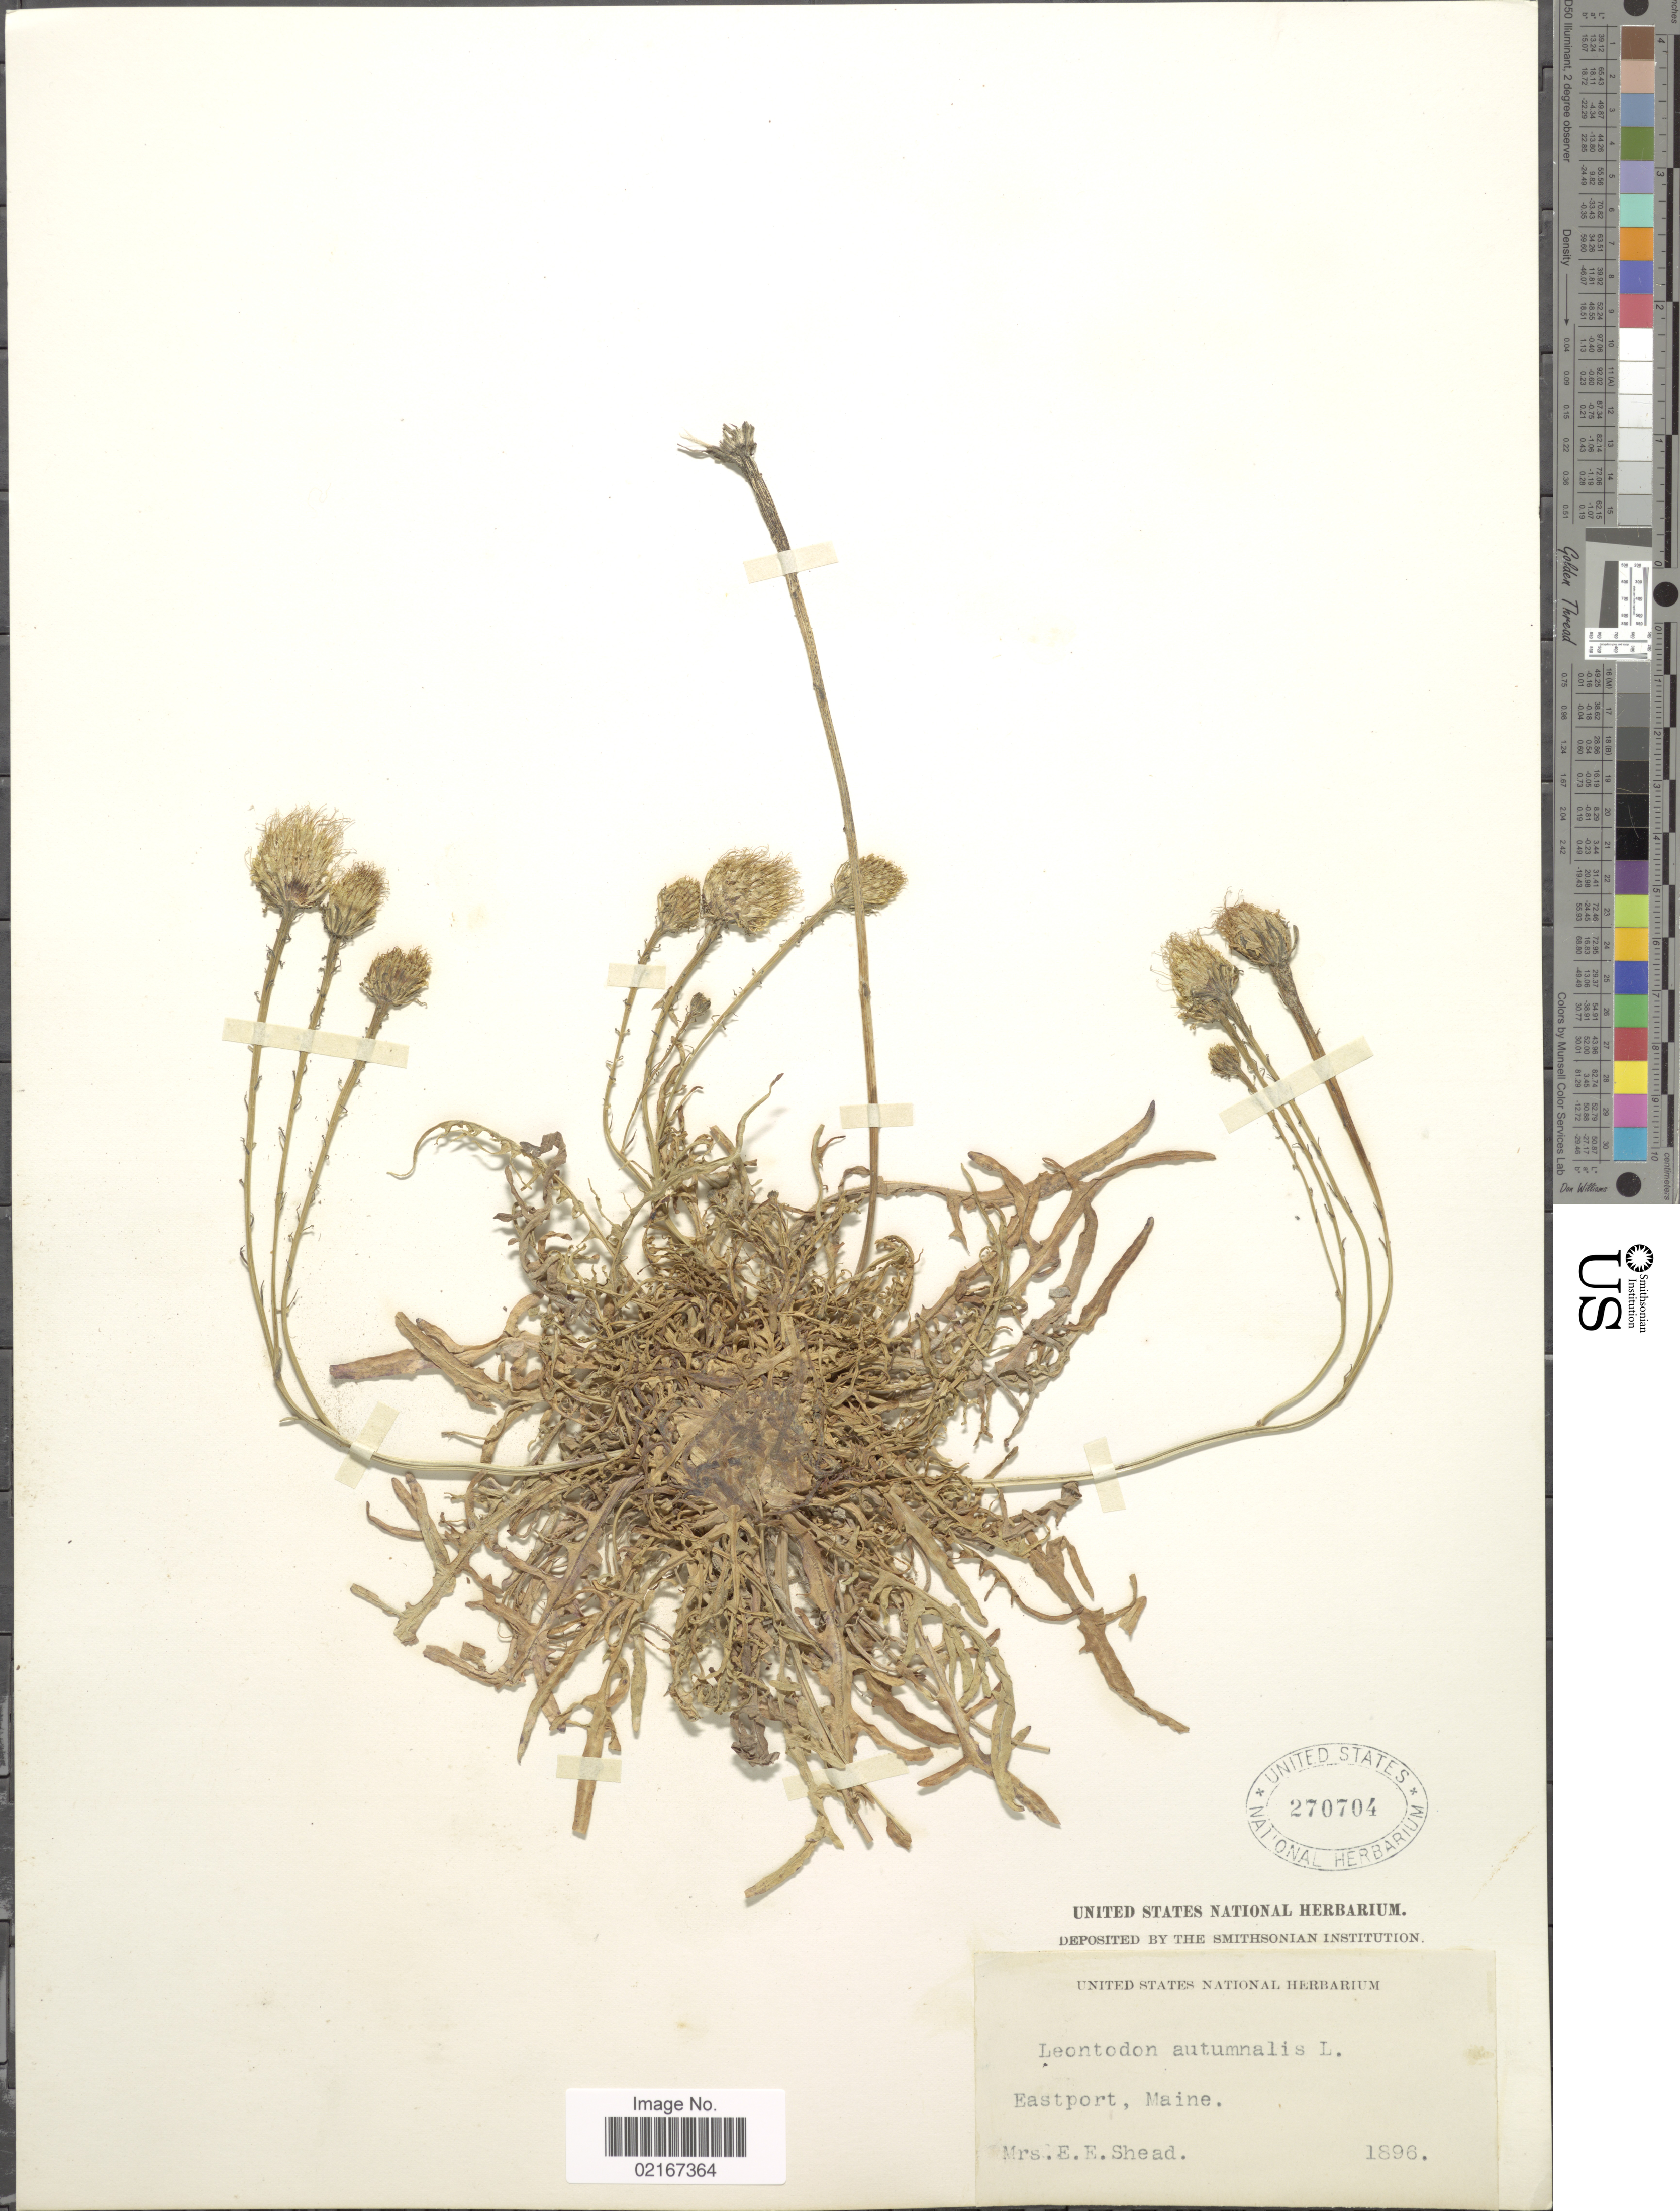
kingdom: Plantae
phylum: Tracheophyta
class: Magnoliopsida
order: Asterales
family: Asteraceae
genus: Scorzoneroides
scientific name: Scorzoneroides autumnalis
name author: (L.) Moench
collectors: E. Shead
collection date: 1896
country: United States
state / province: Maine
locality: Eastport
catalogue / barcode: US 270704